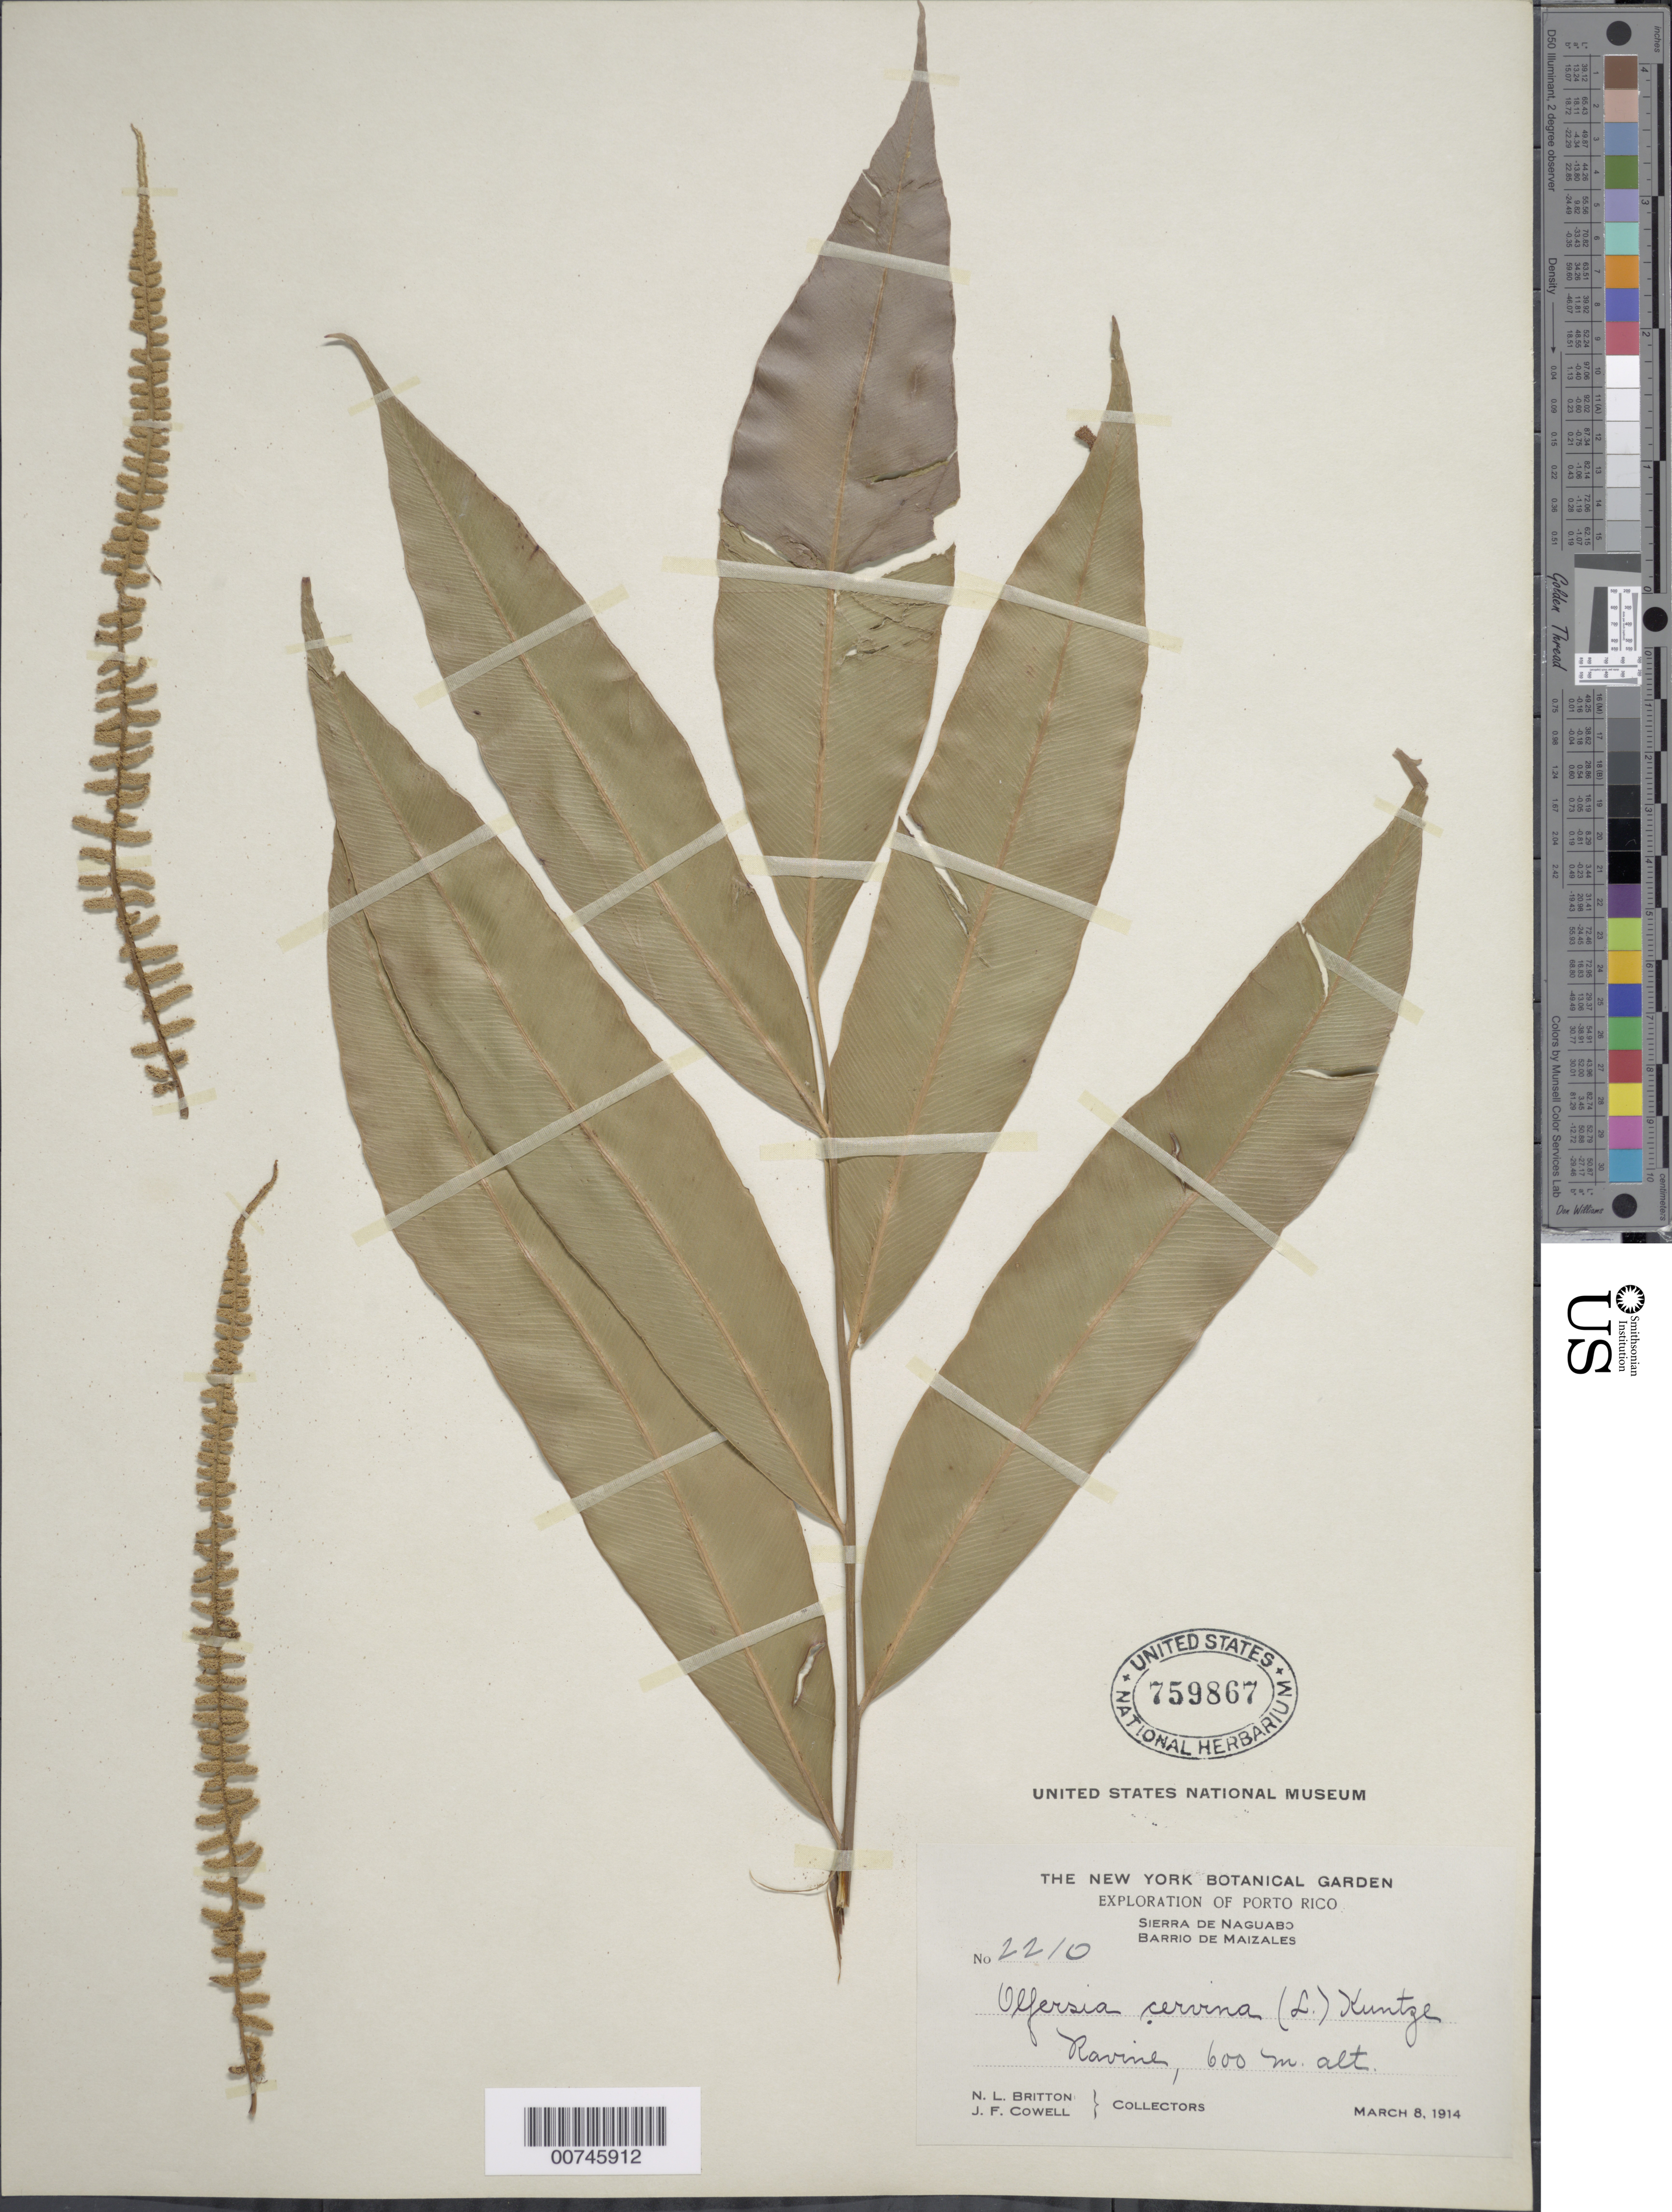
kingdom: Plantae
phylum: Tracheophyta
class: Polypodiopsida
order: Polypodiales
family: Dryopteridaceae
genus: Olfersia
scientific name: Olfersia cervina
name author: (L.) Kunze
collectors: N. Britton & J. F. Cowell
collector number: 2210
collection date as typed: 08 Mar 1914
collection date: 1914-03-08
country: Puerto Rico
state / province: Naguabo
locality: Sierra de Naguabo, Barrio de Maizales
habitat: Ravine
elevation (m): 600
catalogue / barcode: US 759867